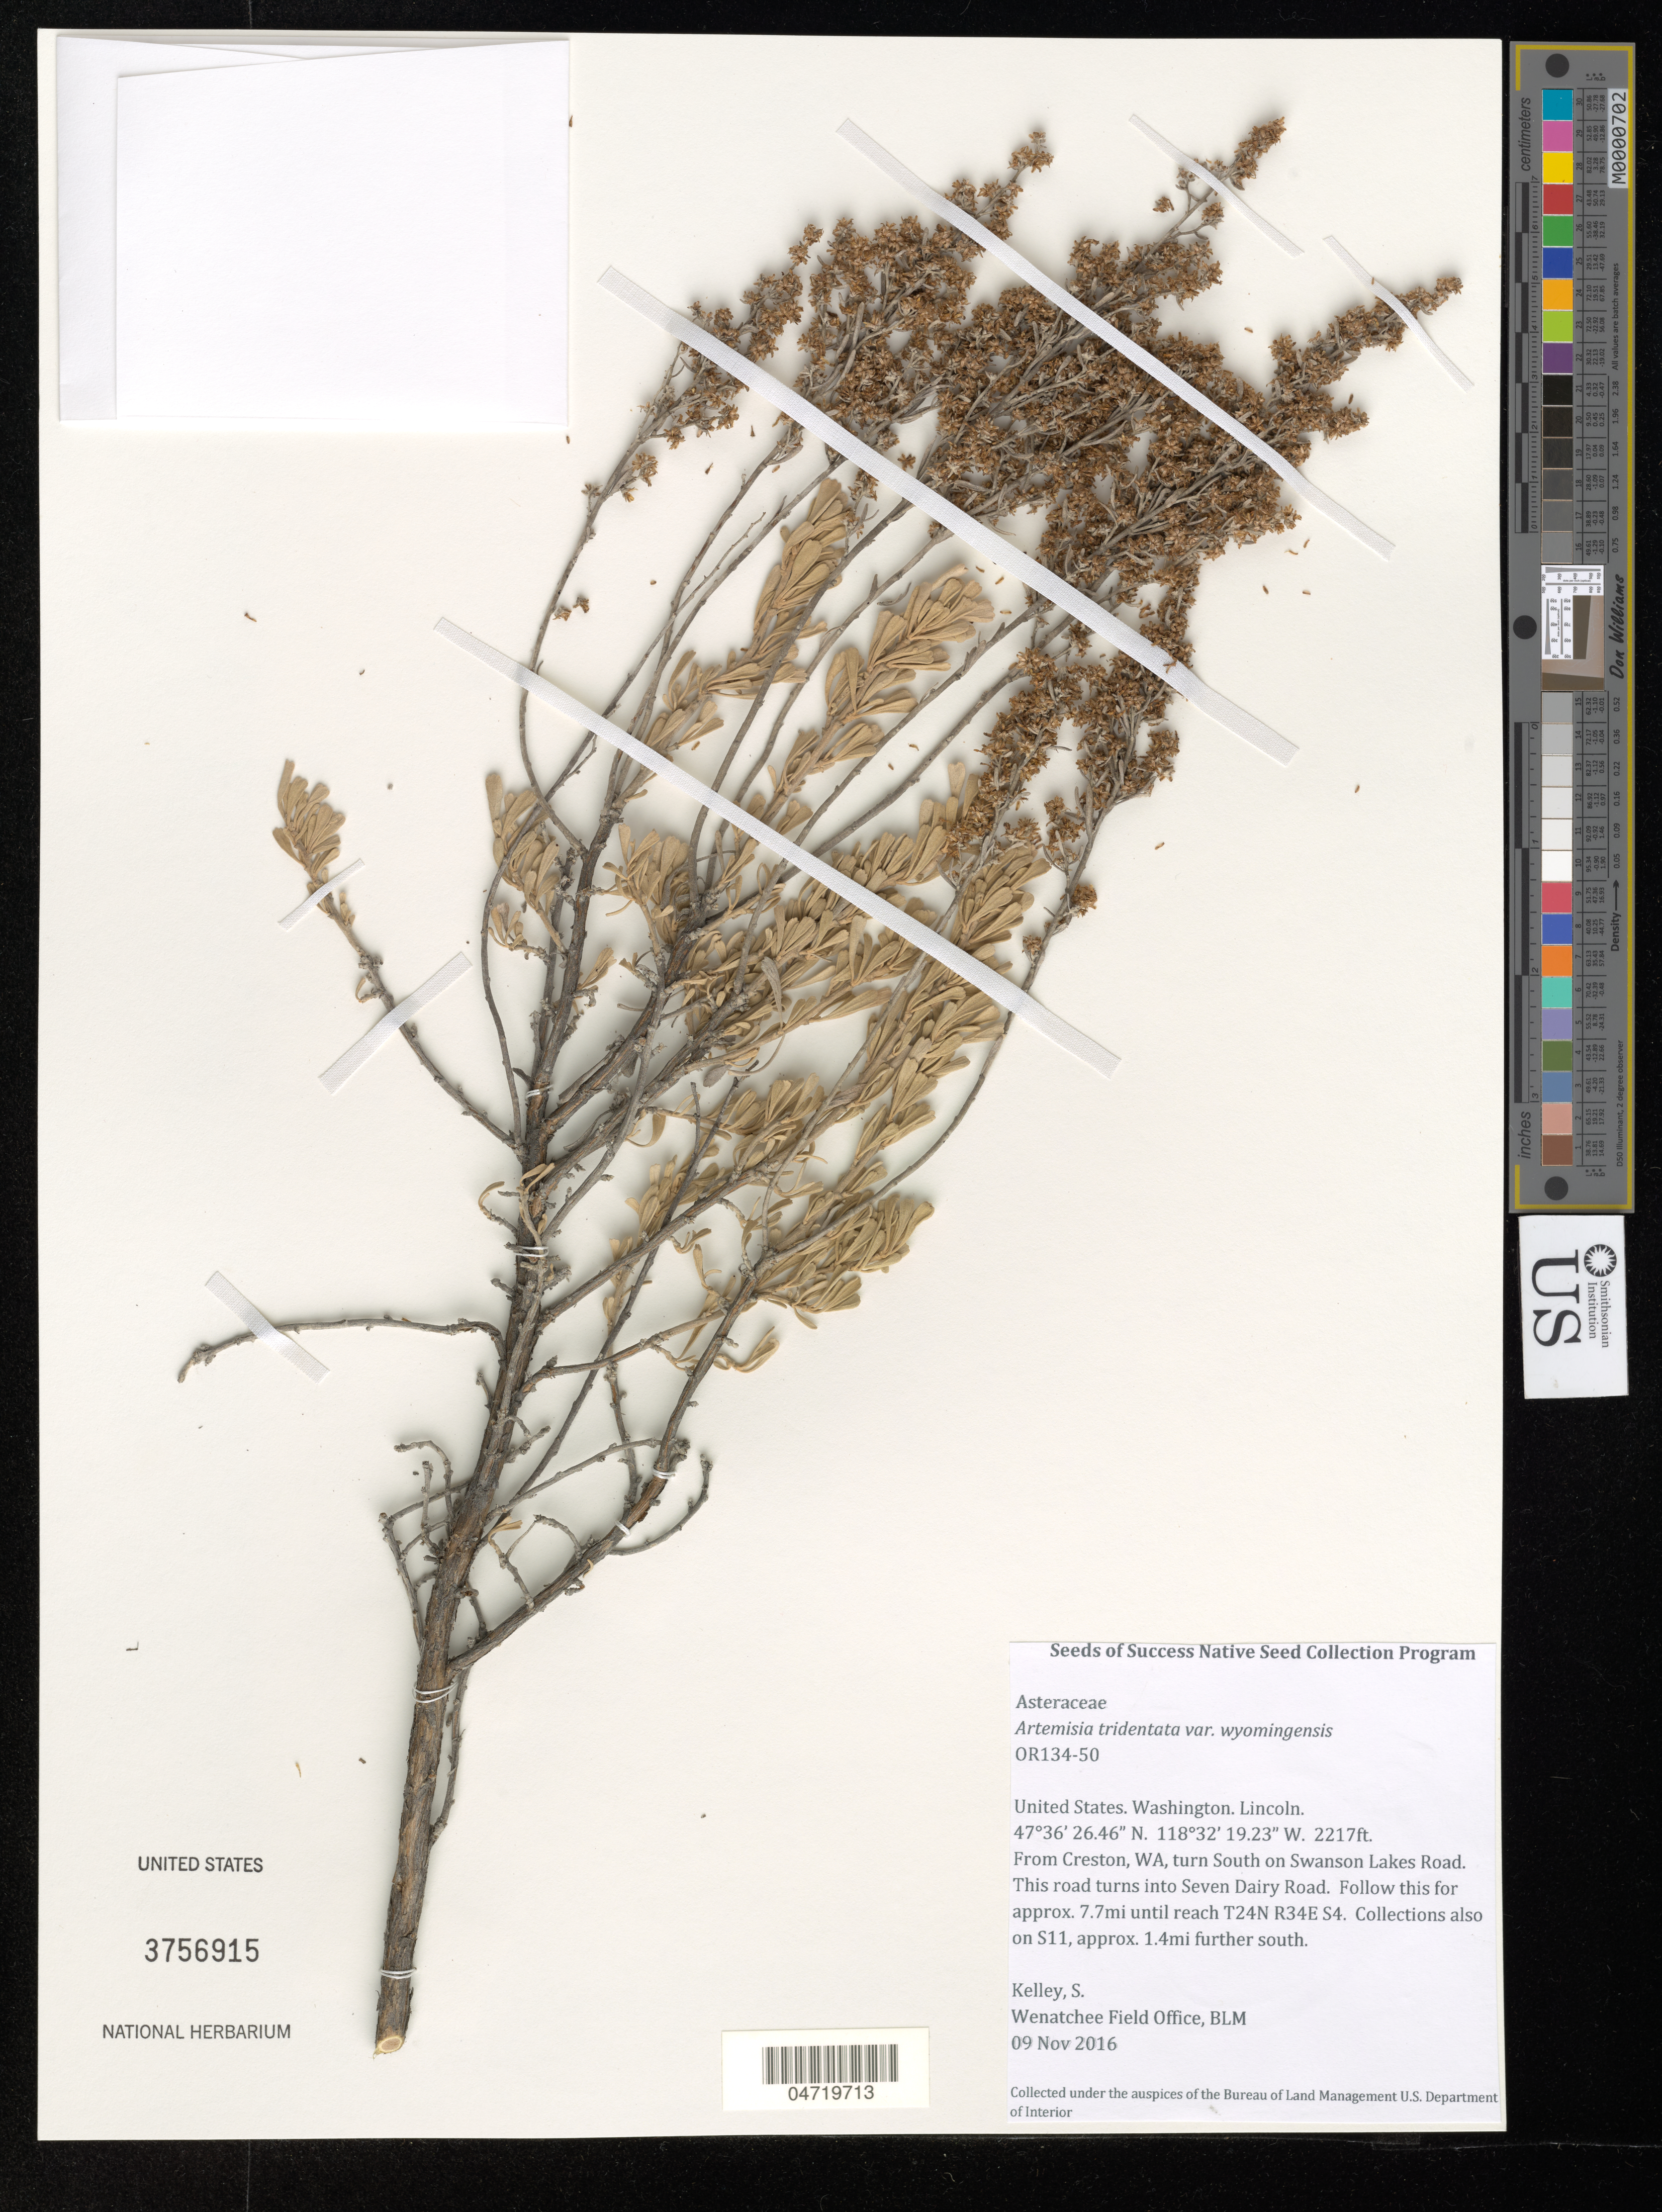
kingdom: Plantae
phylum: Tracheophyta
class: Magnoliopsida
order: Asterales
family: Asteraceae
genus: Artemisia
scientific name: Artemisia tridentata var. wyomingensis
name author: (Beetle & Young) S.L. Welsh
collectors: S. Kelley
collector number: OR134-50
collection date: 2016-11-09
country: United States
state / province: Washington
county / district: Lincoln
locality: From Creston turn South on Swanson Lakes Road. This road turns into Seven Dairy Road. 7.7 mi until readh T24N R34E S4. Collections also on S11, 1.4 mi further south.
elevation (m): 676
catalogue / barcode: US 3756915